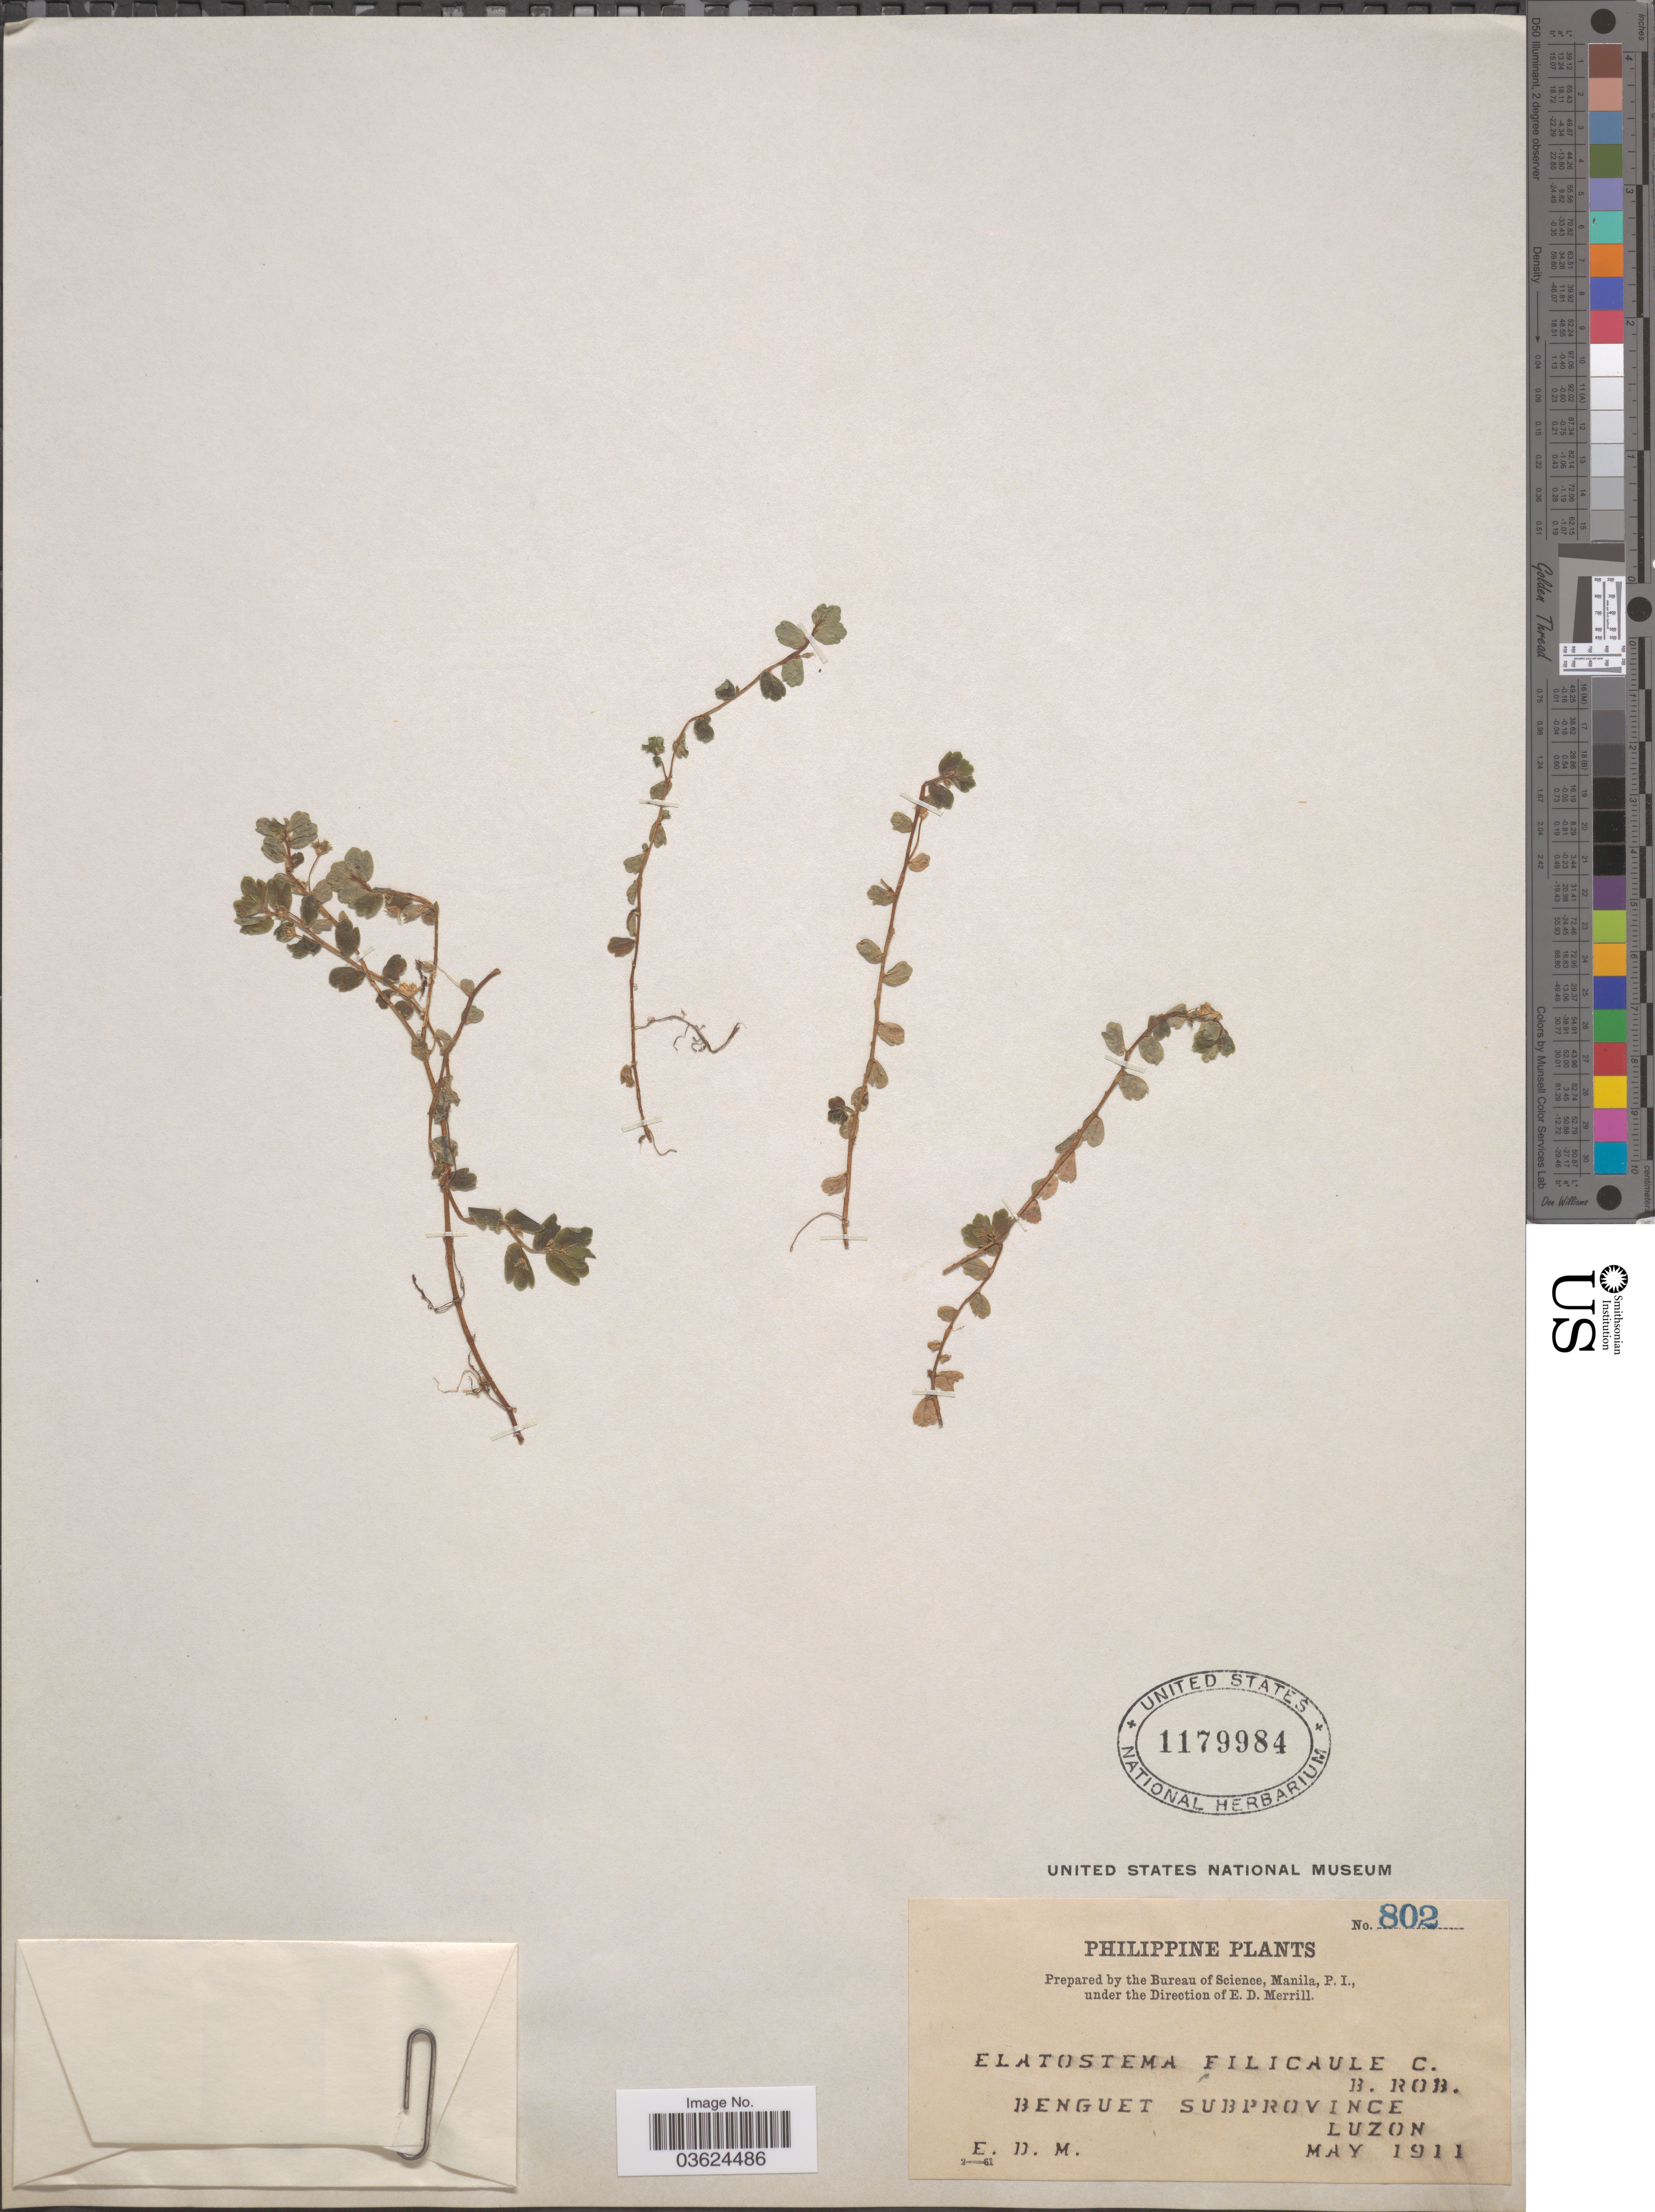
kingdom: Plantae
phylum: Tracheophyta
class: Magnoliopsida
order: Rosales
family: Urticaceae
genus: Elatostema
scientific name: Elatostema filicaule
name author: C.B. Rob.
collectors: E. D. Merrill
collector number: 802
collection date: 1911-05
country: Philippines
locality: Benguet Subprovince, Luzon.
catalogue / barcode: US 1179984